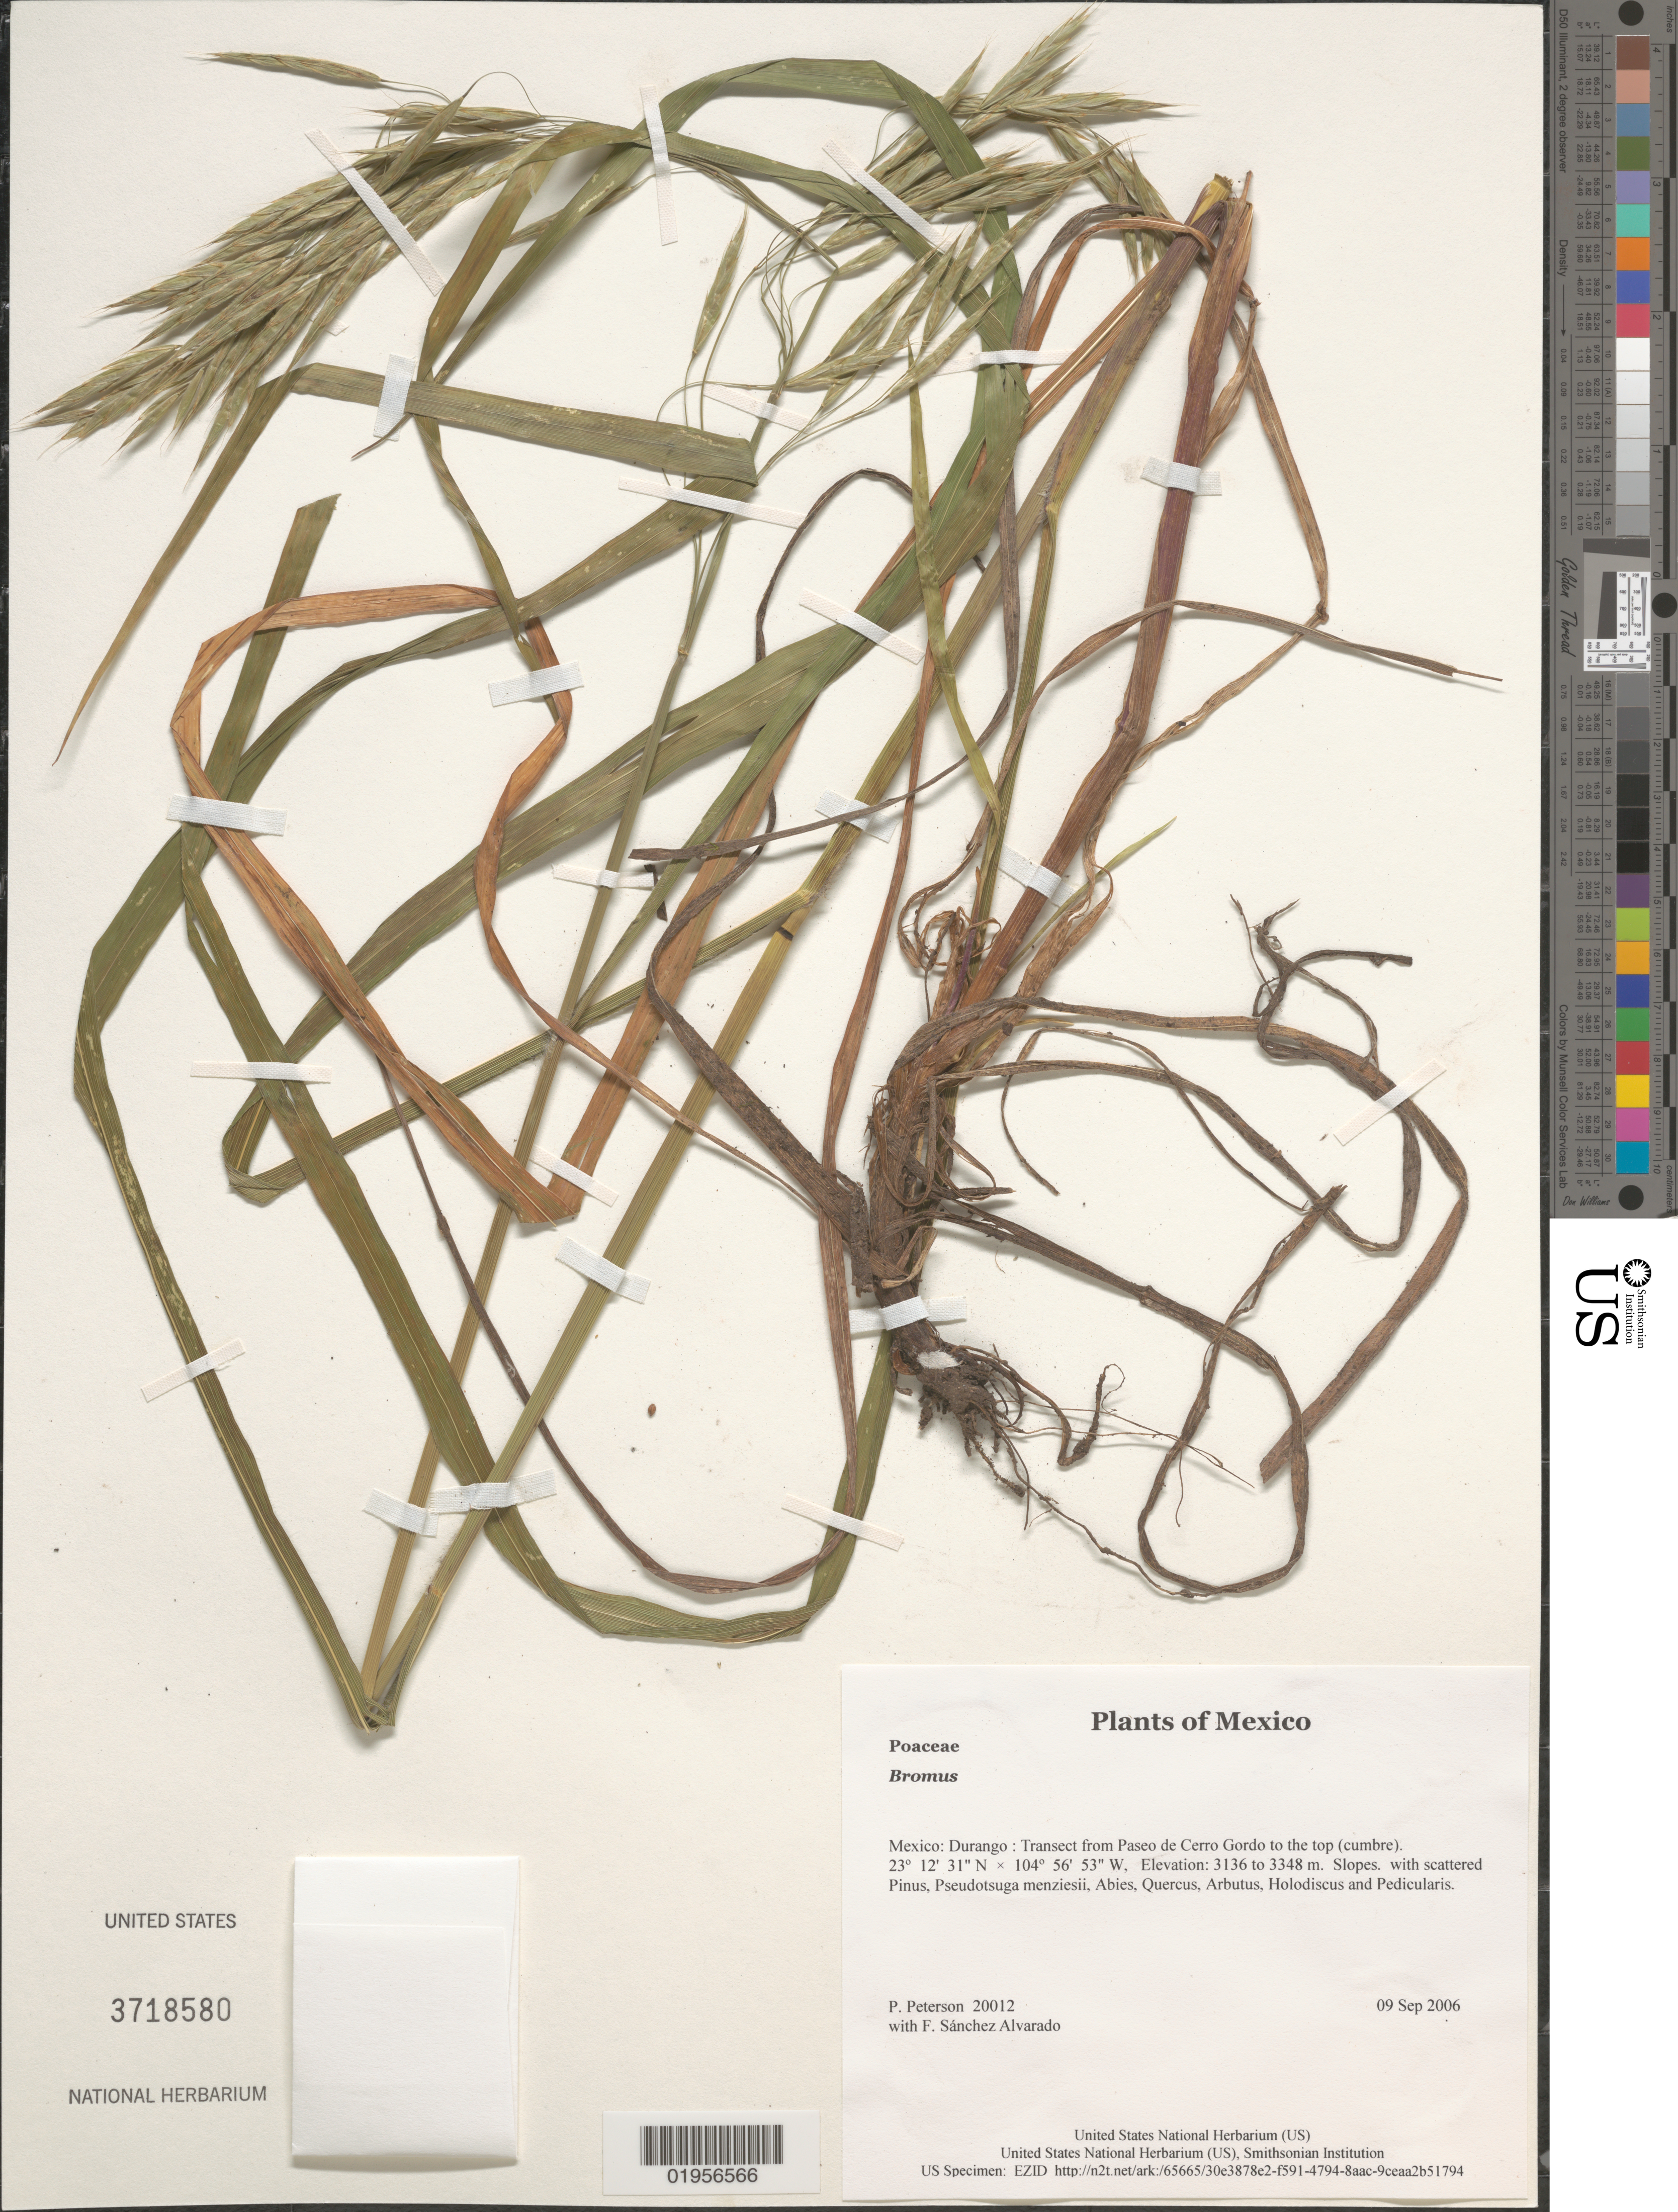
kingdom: Plantae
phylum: Tracheophyta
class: Liliopsida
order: Poales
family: Poaceae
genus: Bromus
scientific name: Bromus sp.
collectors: P. M. Peterson & F. Sánchez Alvarado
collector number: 20012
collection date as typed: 09 Sep 2006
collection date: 2006-09-09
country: Mexico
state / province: Durango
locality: Transect from Paseo de Cerro Gordo to the top (cumbre).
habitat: Slopes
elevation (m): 3136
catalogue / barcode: US 3718580